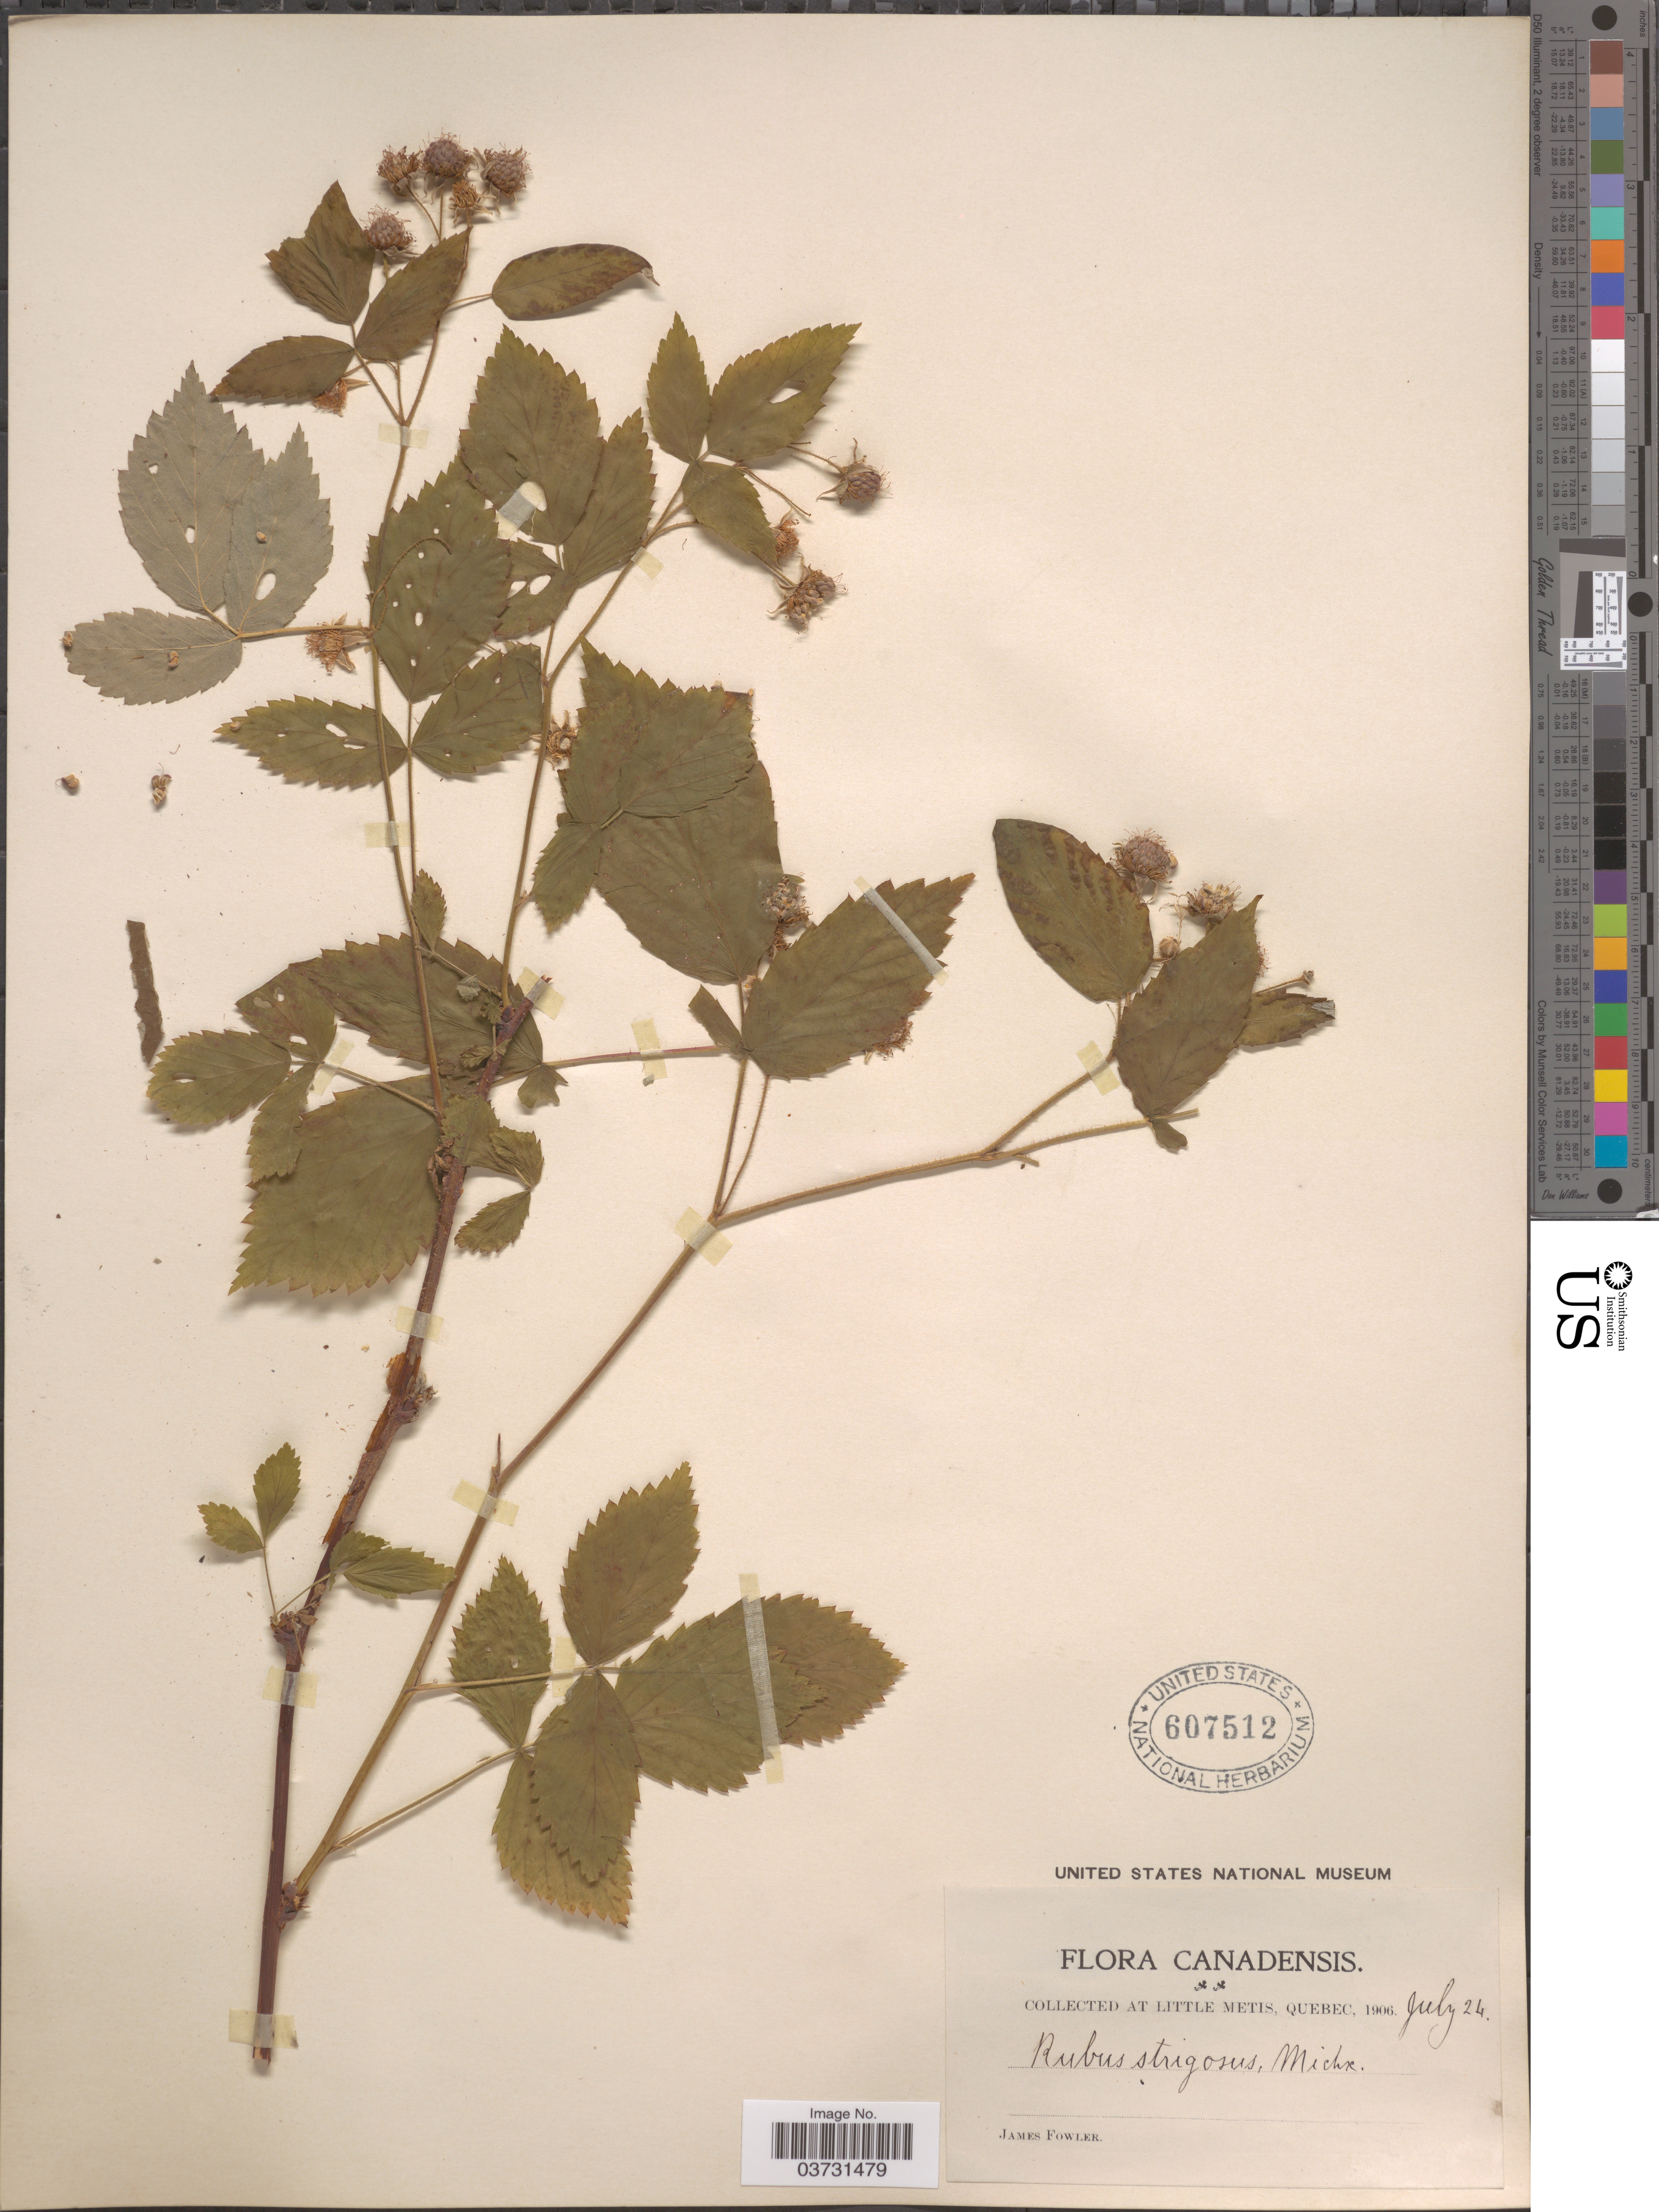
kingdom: Plantae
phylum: Tracheophyta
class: Magnoliopsida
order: Rosales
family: Rosaceae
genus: Rubus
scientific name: Rubus strigosus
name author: Michx.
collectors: J. P. Fowler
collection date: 1906-07-24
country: Canada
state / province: Quebec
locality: Little Metis.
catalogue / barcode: US 607512